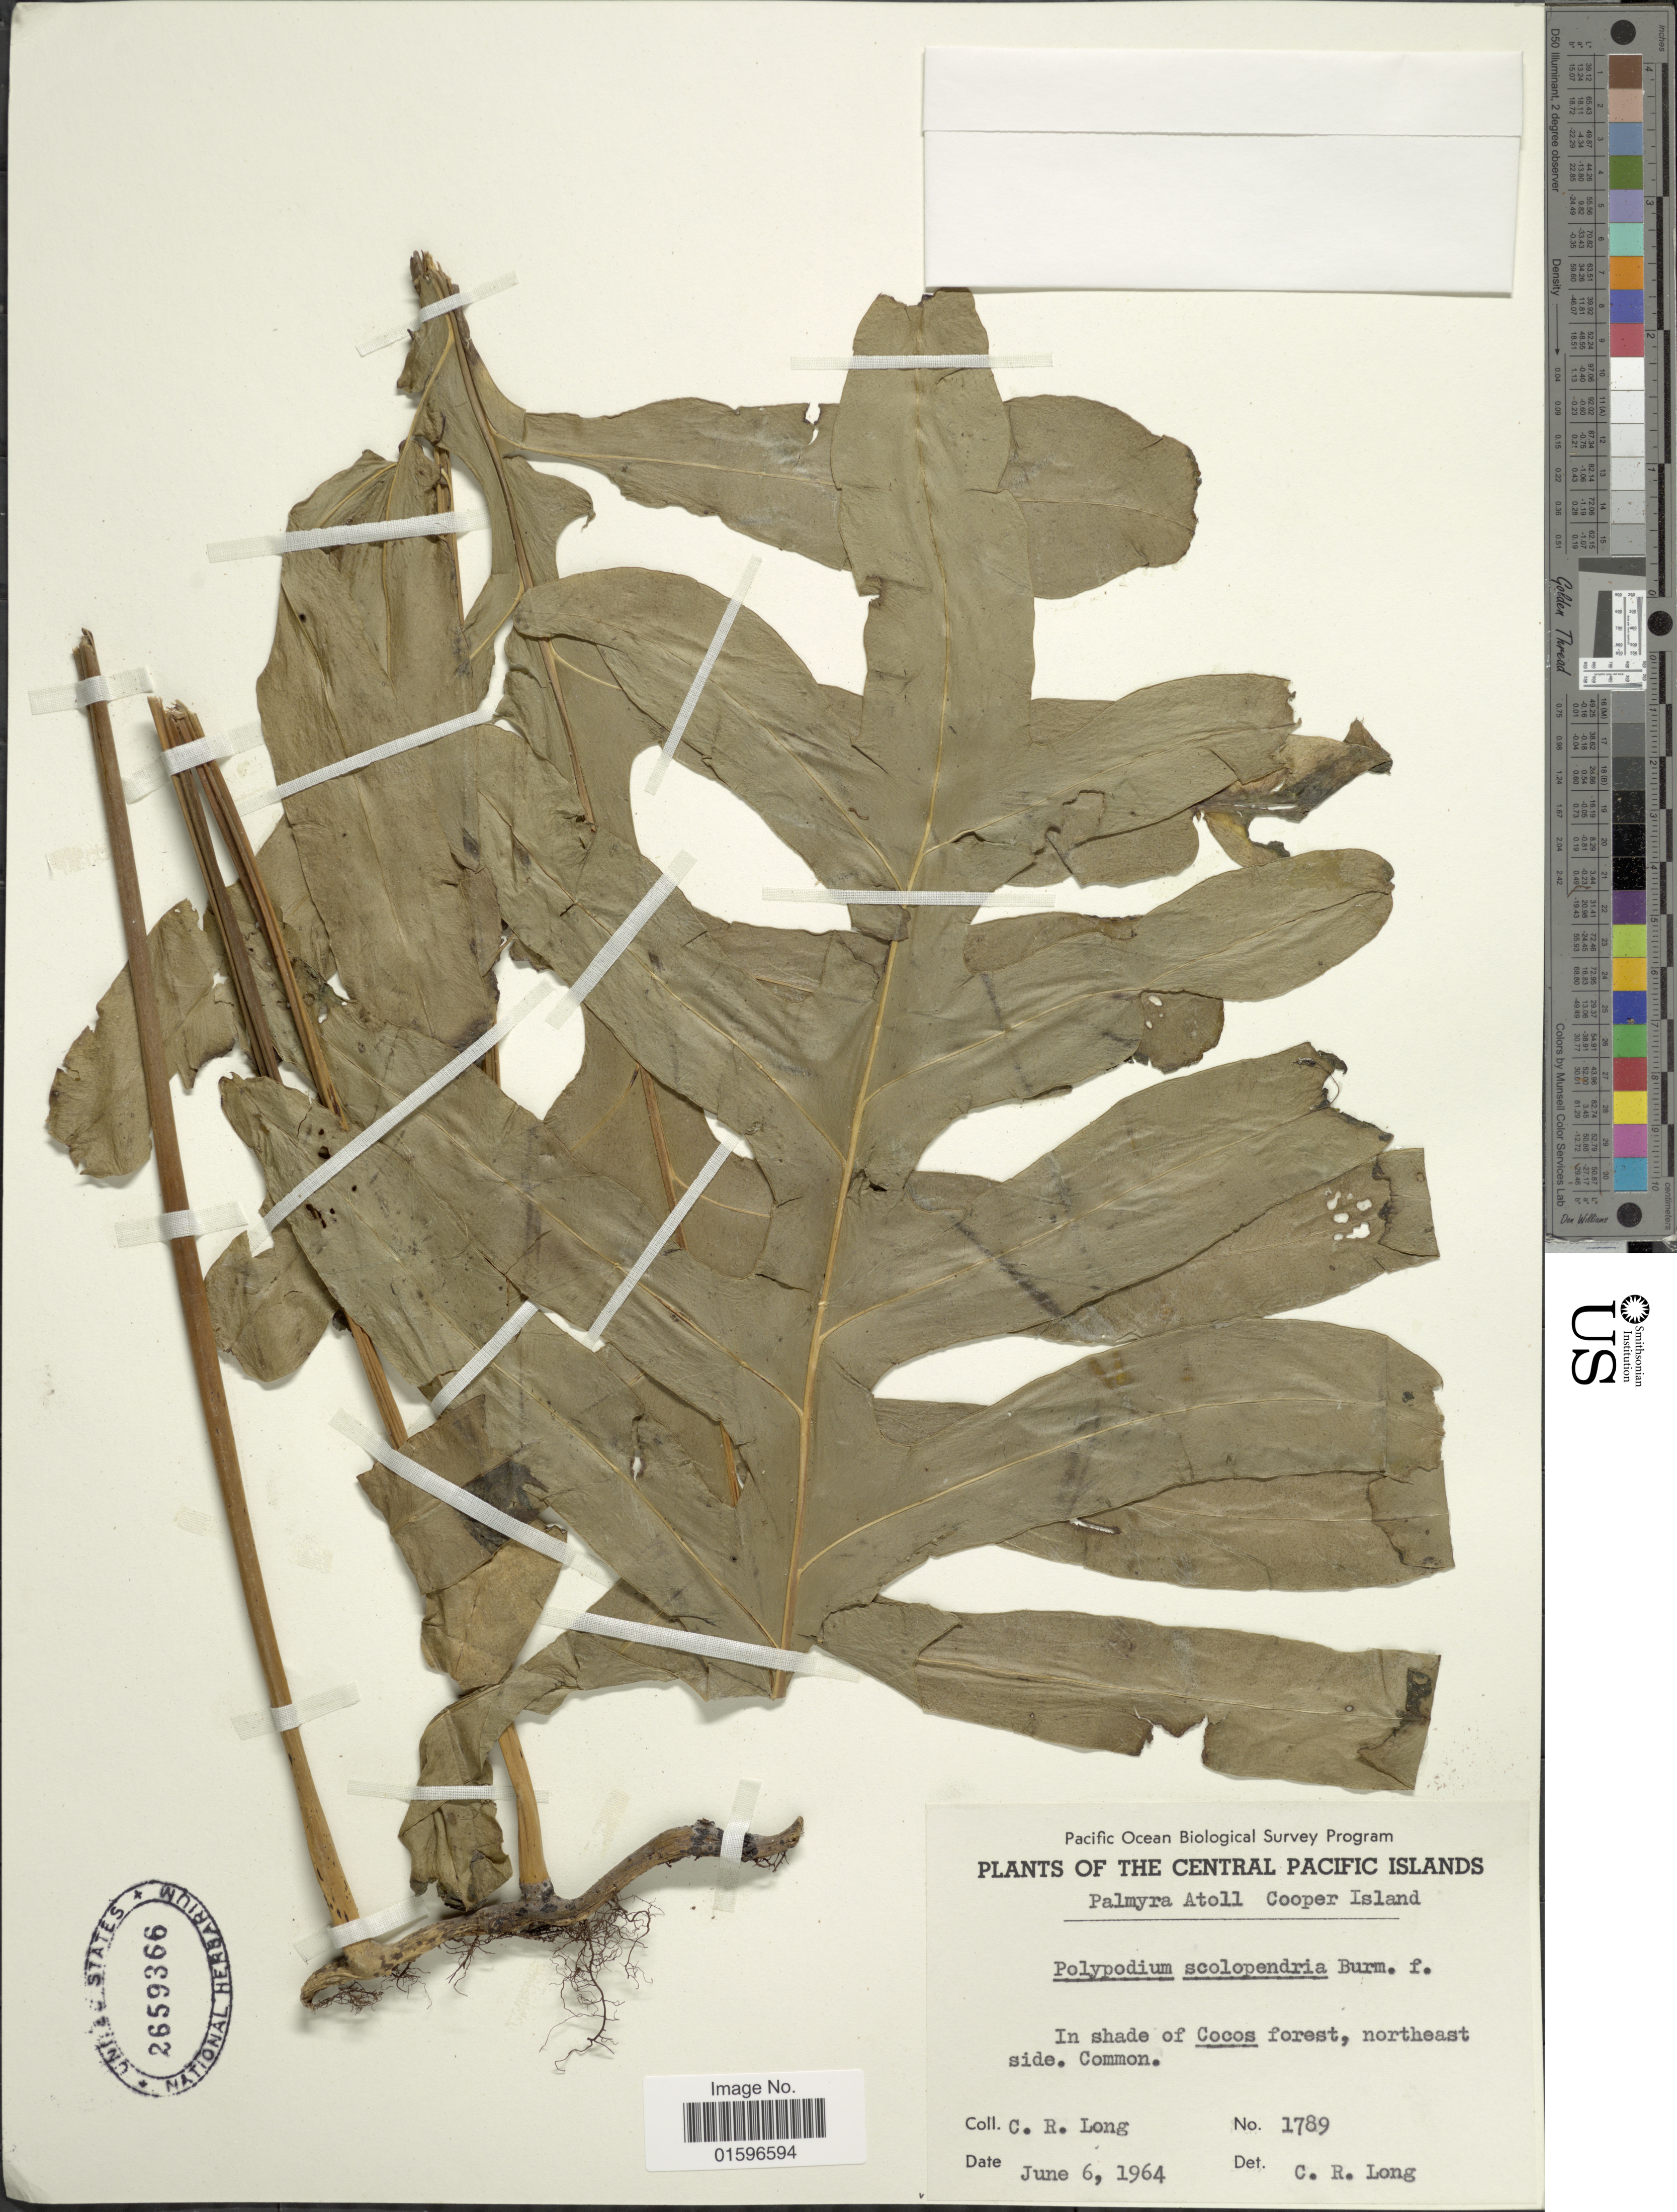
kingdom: Plantae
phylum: Tracheophyta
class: Polypodiopsida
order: Polypodiales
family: Polypodiaceae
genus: Polypodium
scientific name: Polypodium scolopendria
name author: Burm. f.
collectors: C. R. Long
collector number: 1789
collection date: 1964-06-06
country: U.S. Administered Pacific Islands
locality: Central Pacific Islands, Palmyra Atoll Cooper Island, in shades of Cocos forest, northeast side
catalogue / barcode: US 2659366